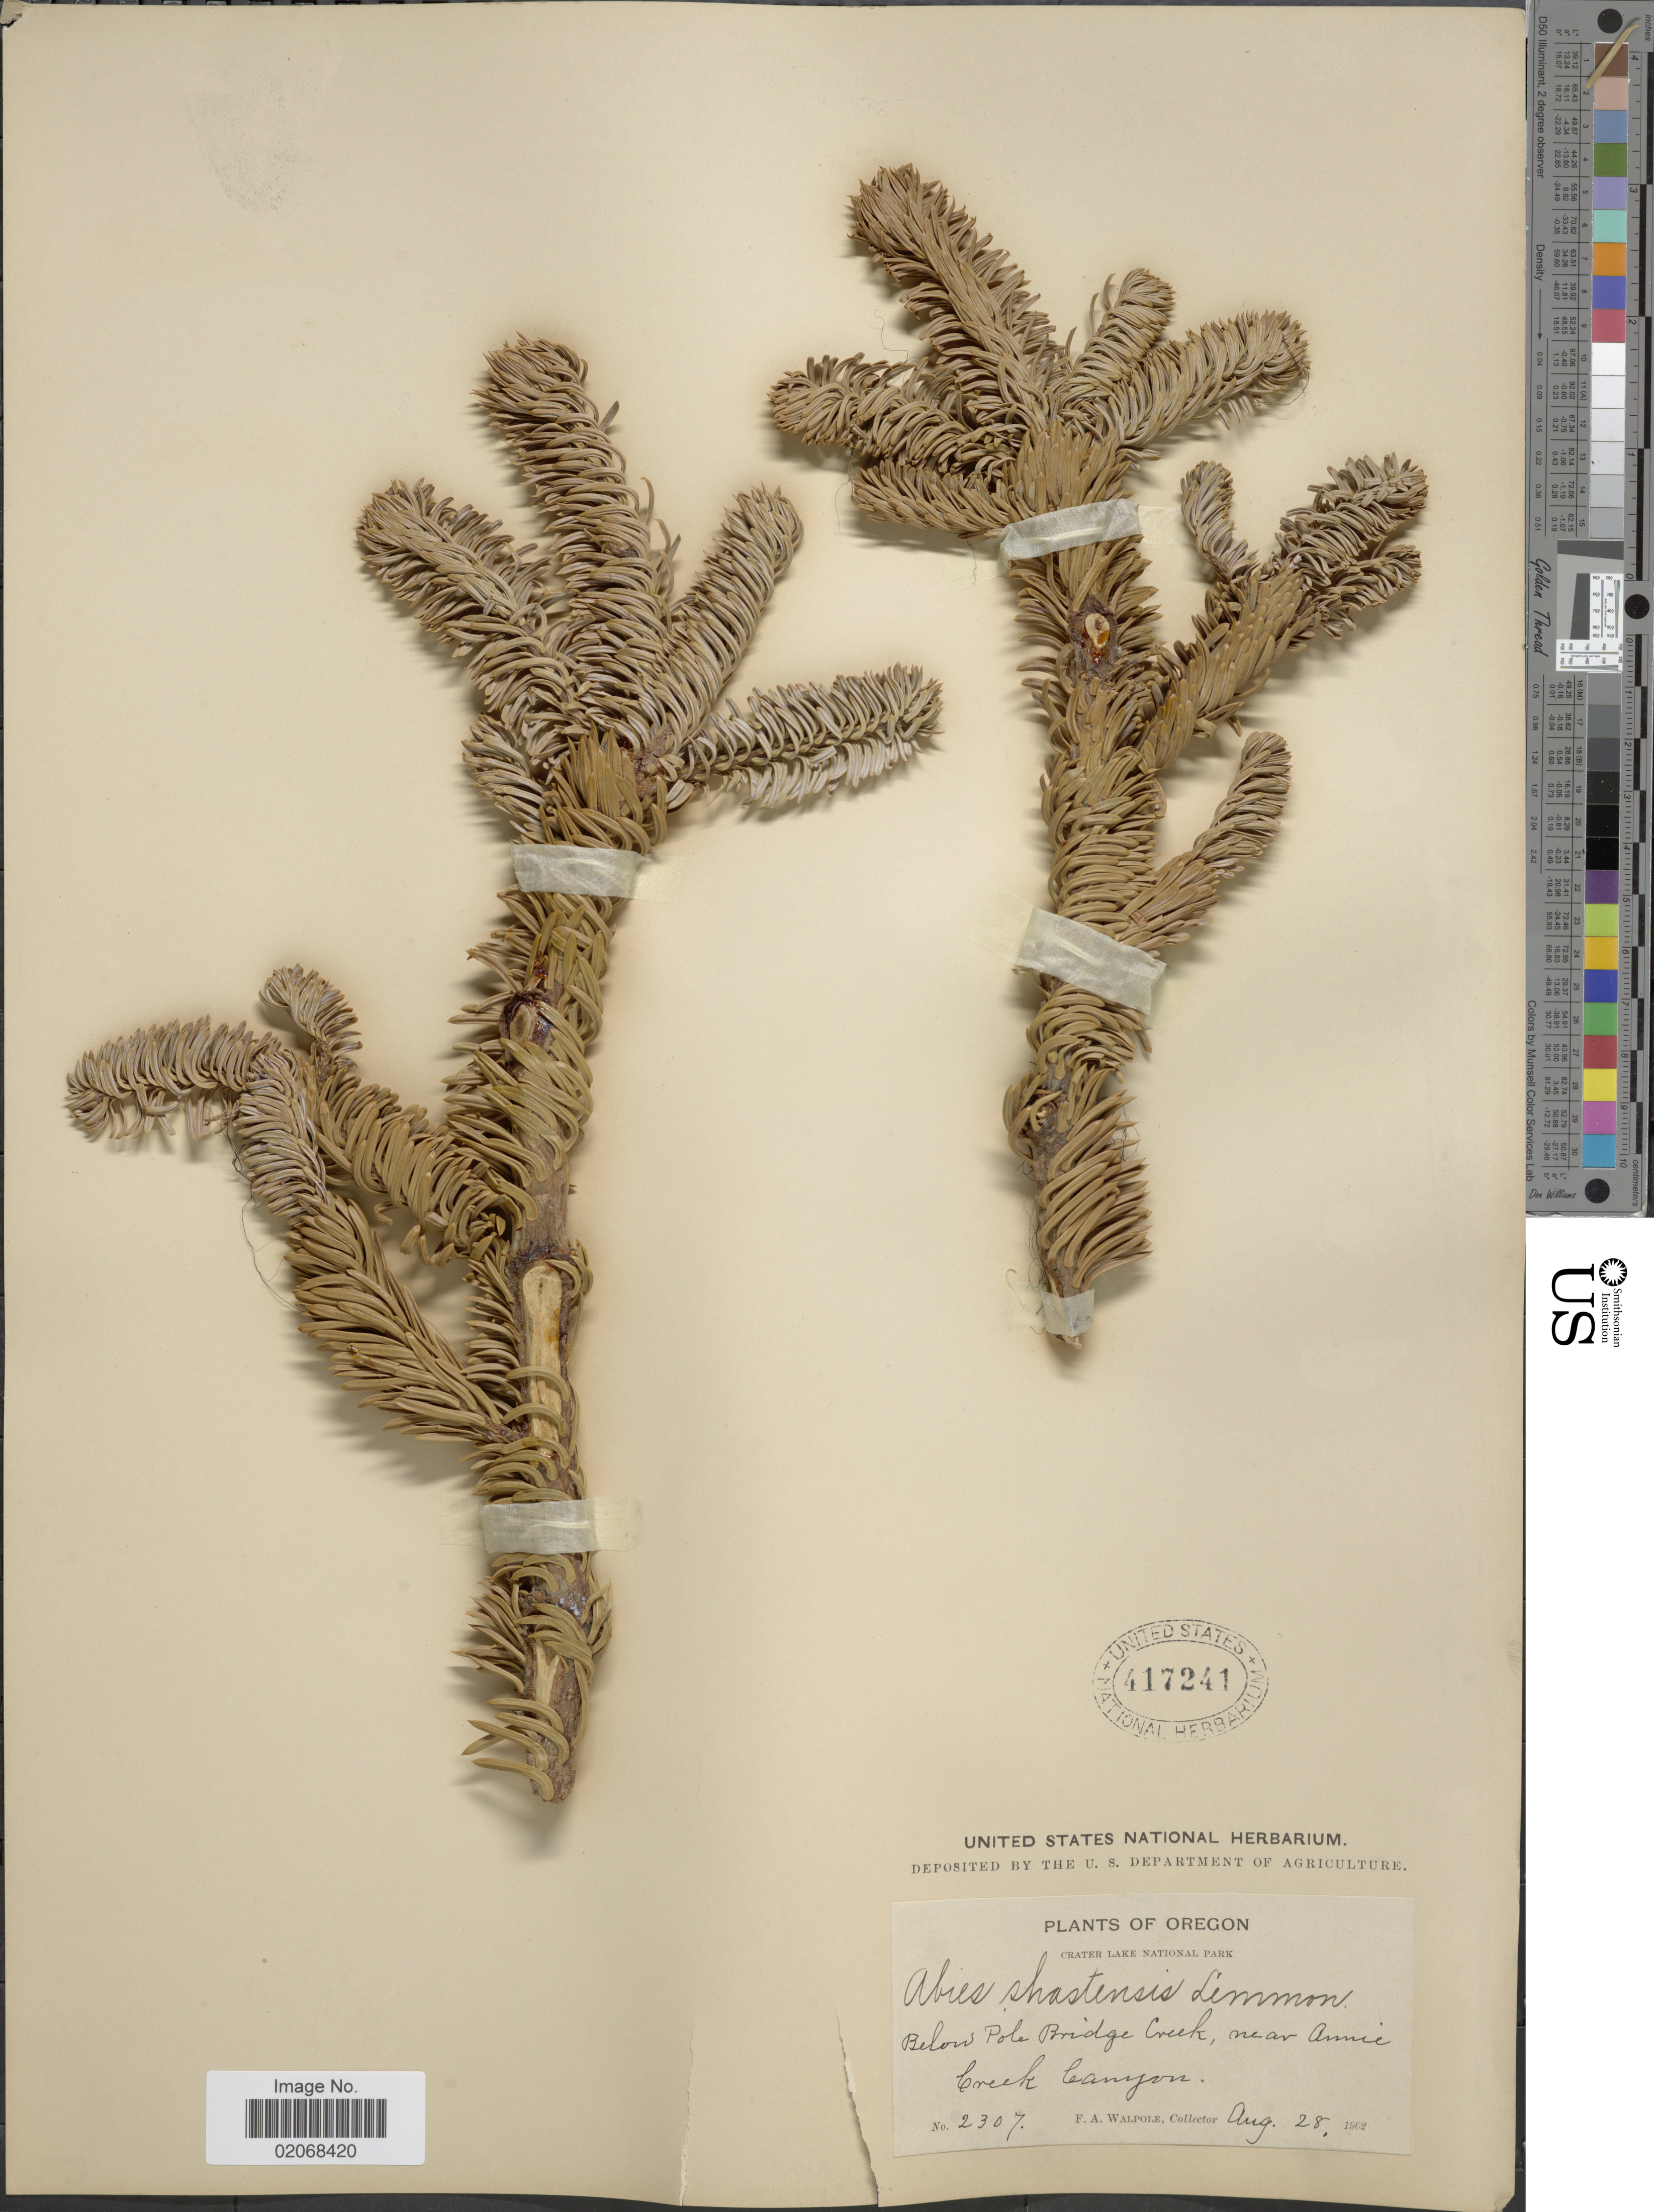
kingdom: Plantae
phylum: Tracheophyta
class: Pinopsida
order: Pinales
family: Pinaceae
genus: Abies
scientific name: Abies magnifica var. shastensis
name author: Lemmon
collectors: F. Walpole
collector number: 2307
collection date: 1902-08-28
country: United States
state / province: Oregon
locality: Crater Lake National Park, Below Pole Bridge Creek, near Annie Creek Canyon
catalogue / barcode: US 417241